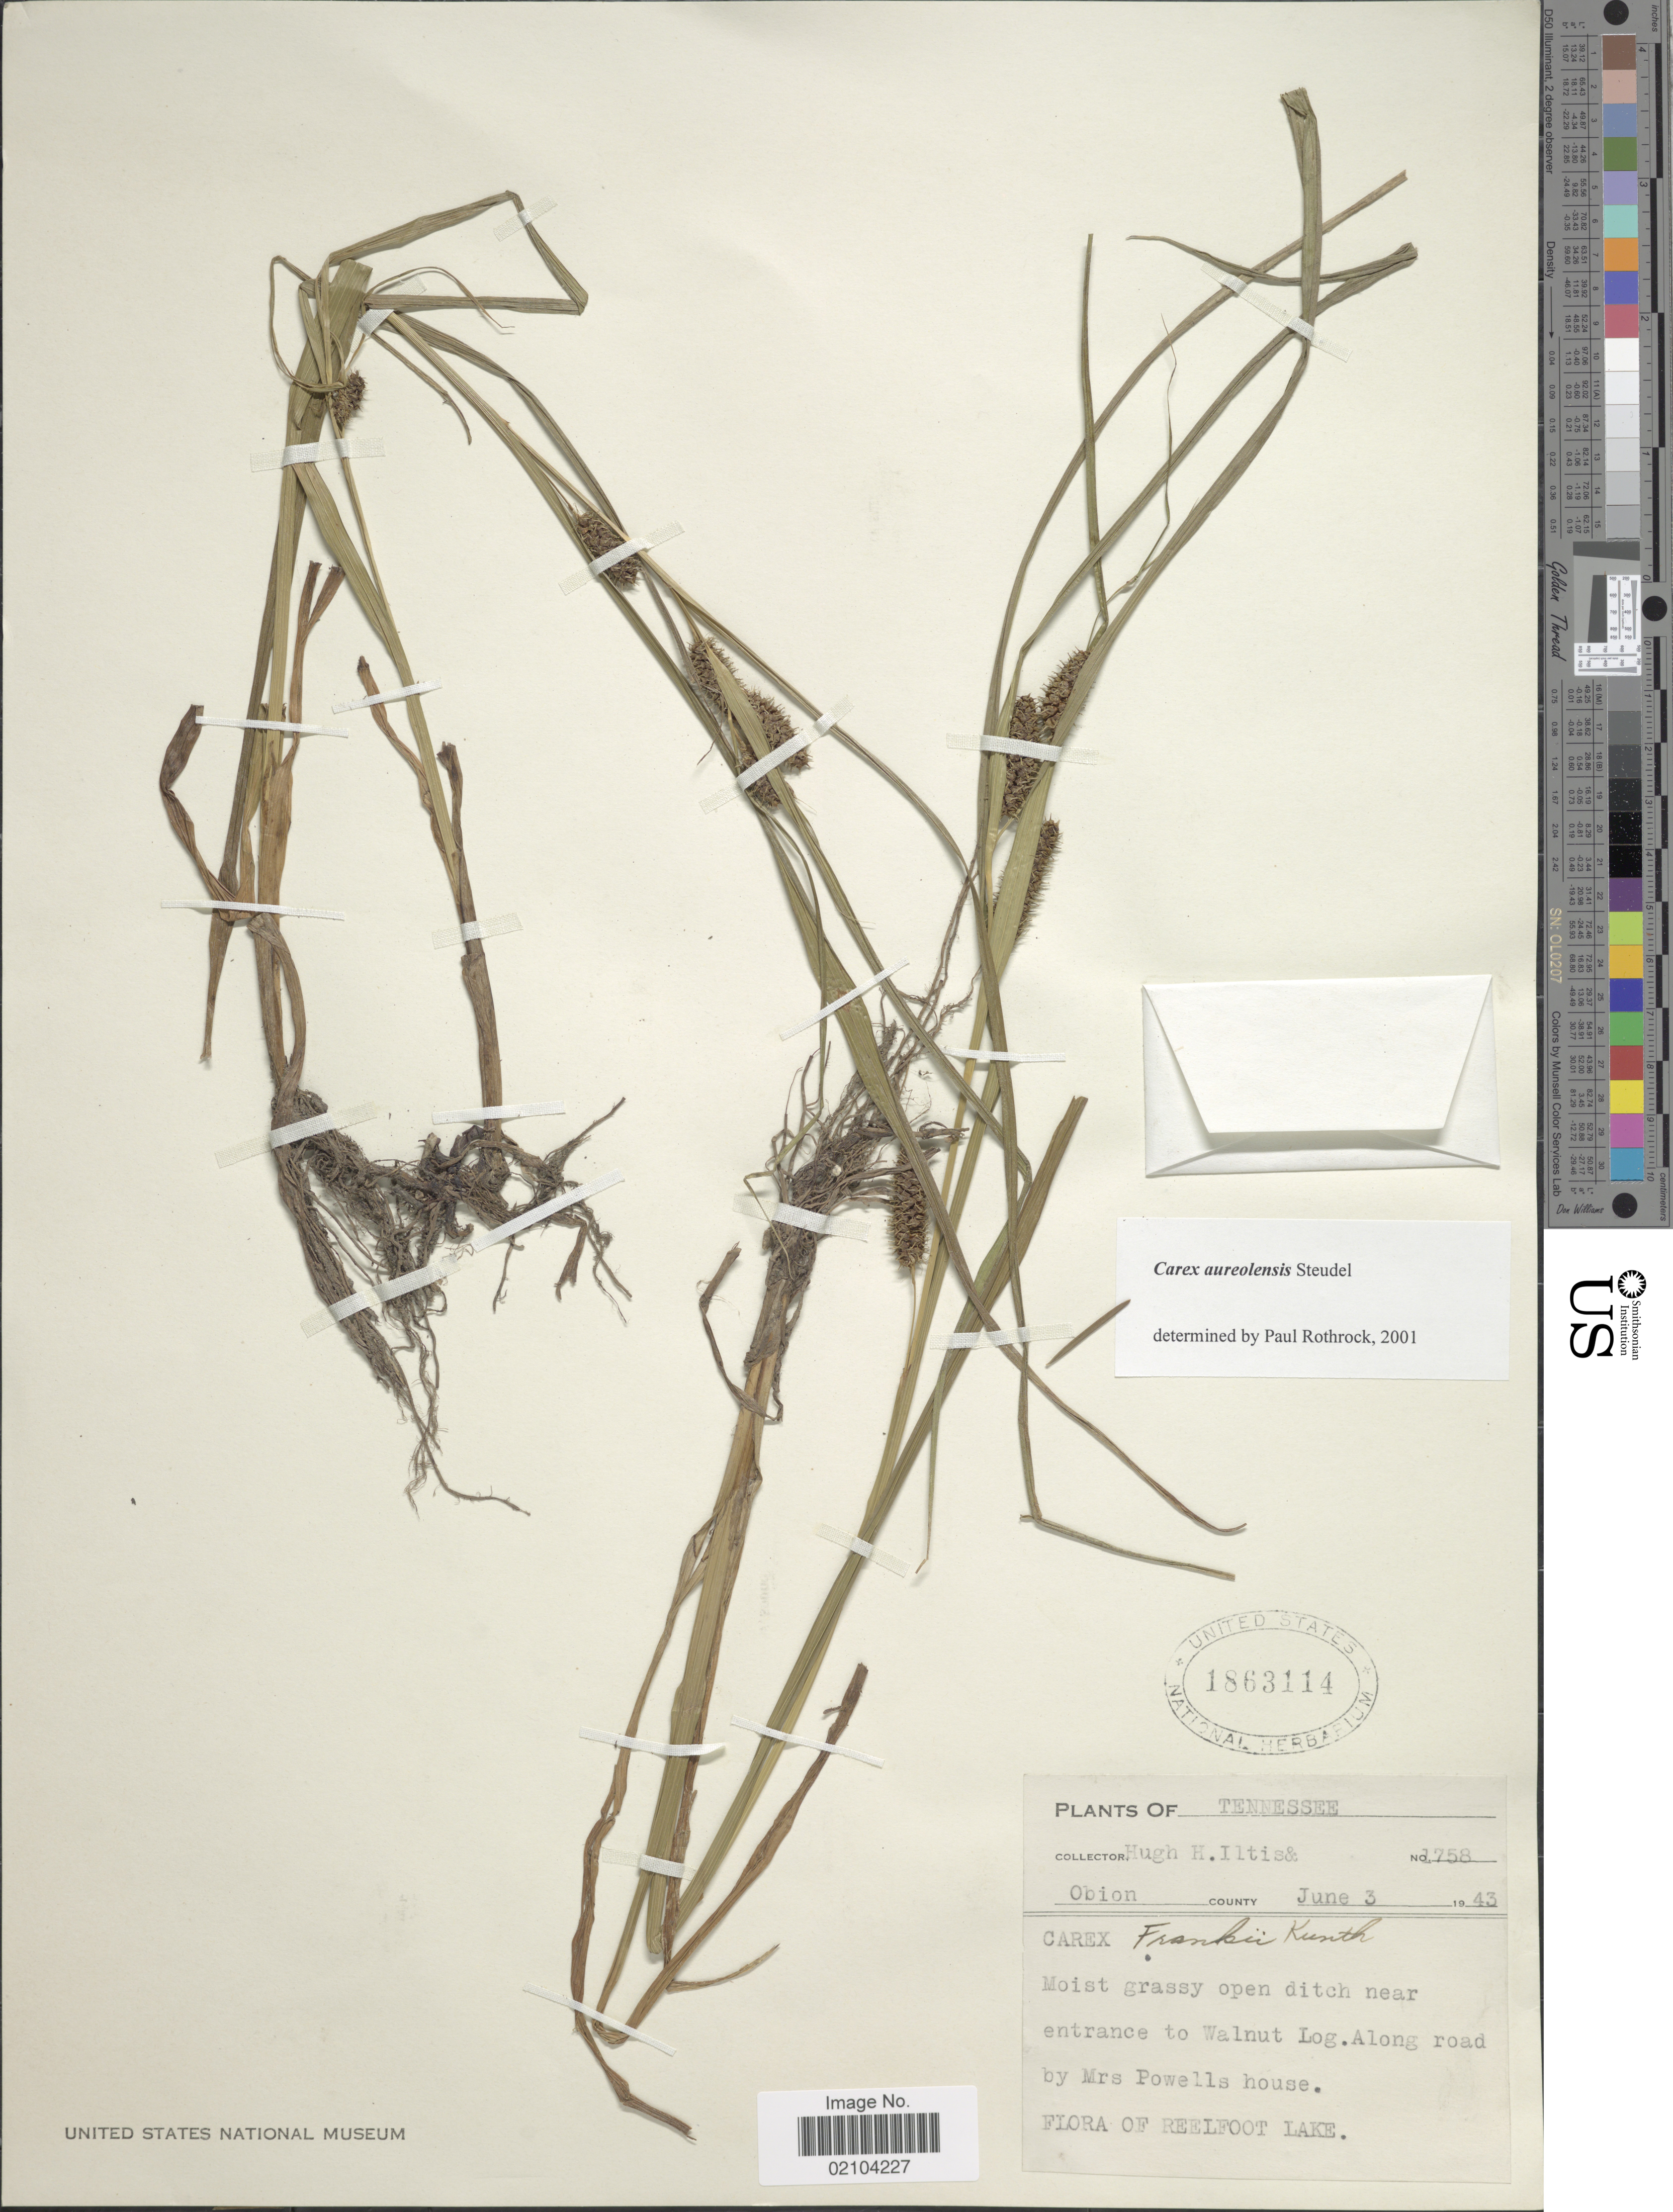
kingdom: Plantae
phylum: Tracheophyta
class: Liliopsida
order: Poales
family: Cyperaceae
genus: Carex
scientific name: Carex aureolensis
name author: Steud.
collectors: H. Iltis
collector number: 1758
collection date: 1943-06-03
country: United States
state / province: Tennessee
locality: Tennessee, Moist grassy open ditch near entrance to Walnut Log. Along road by Mrs. Powells house. Reelfoot Lake.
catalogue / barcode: US 1863114